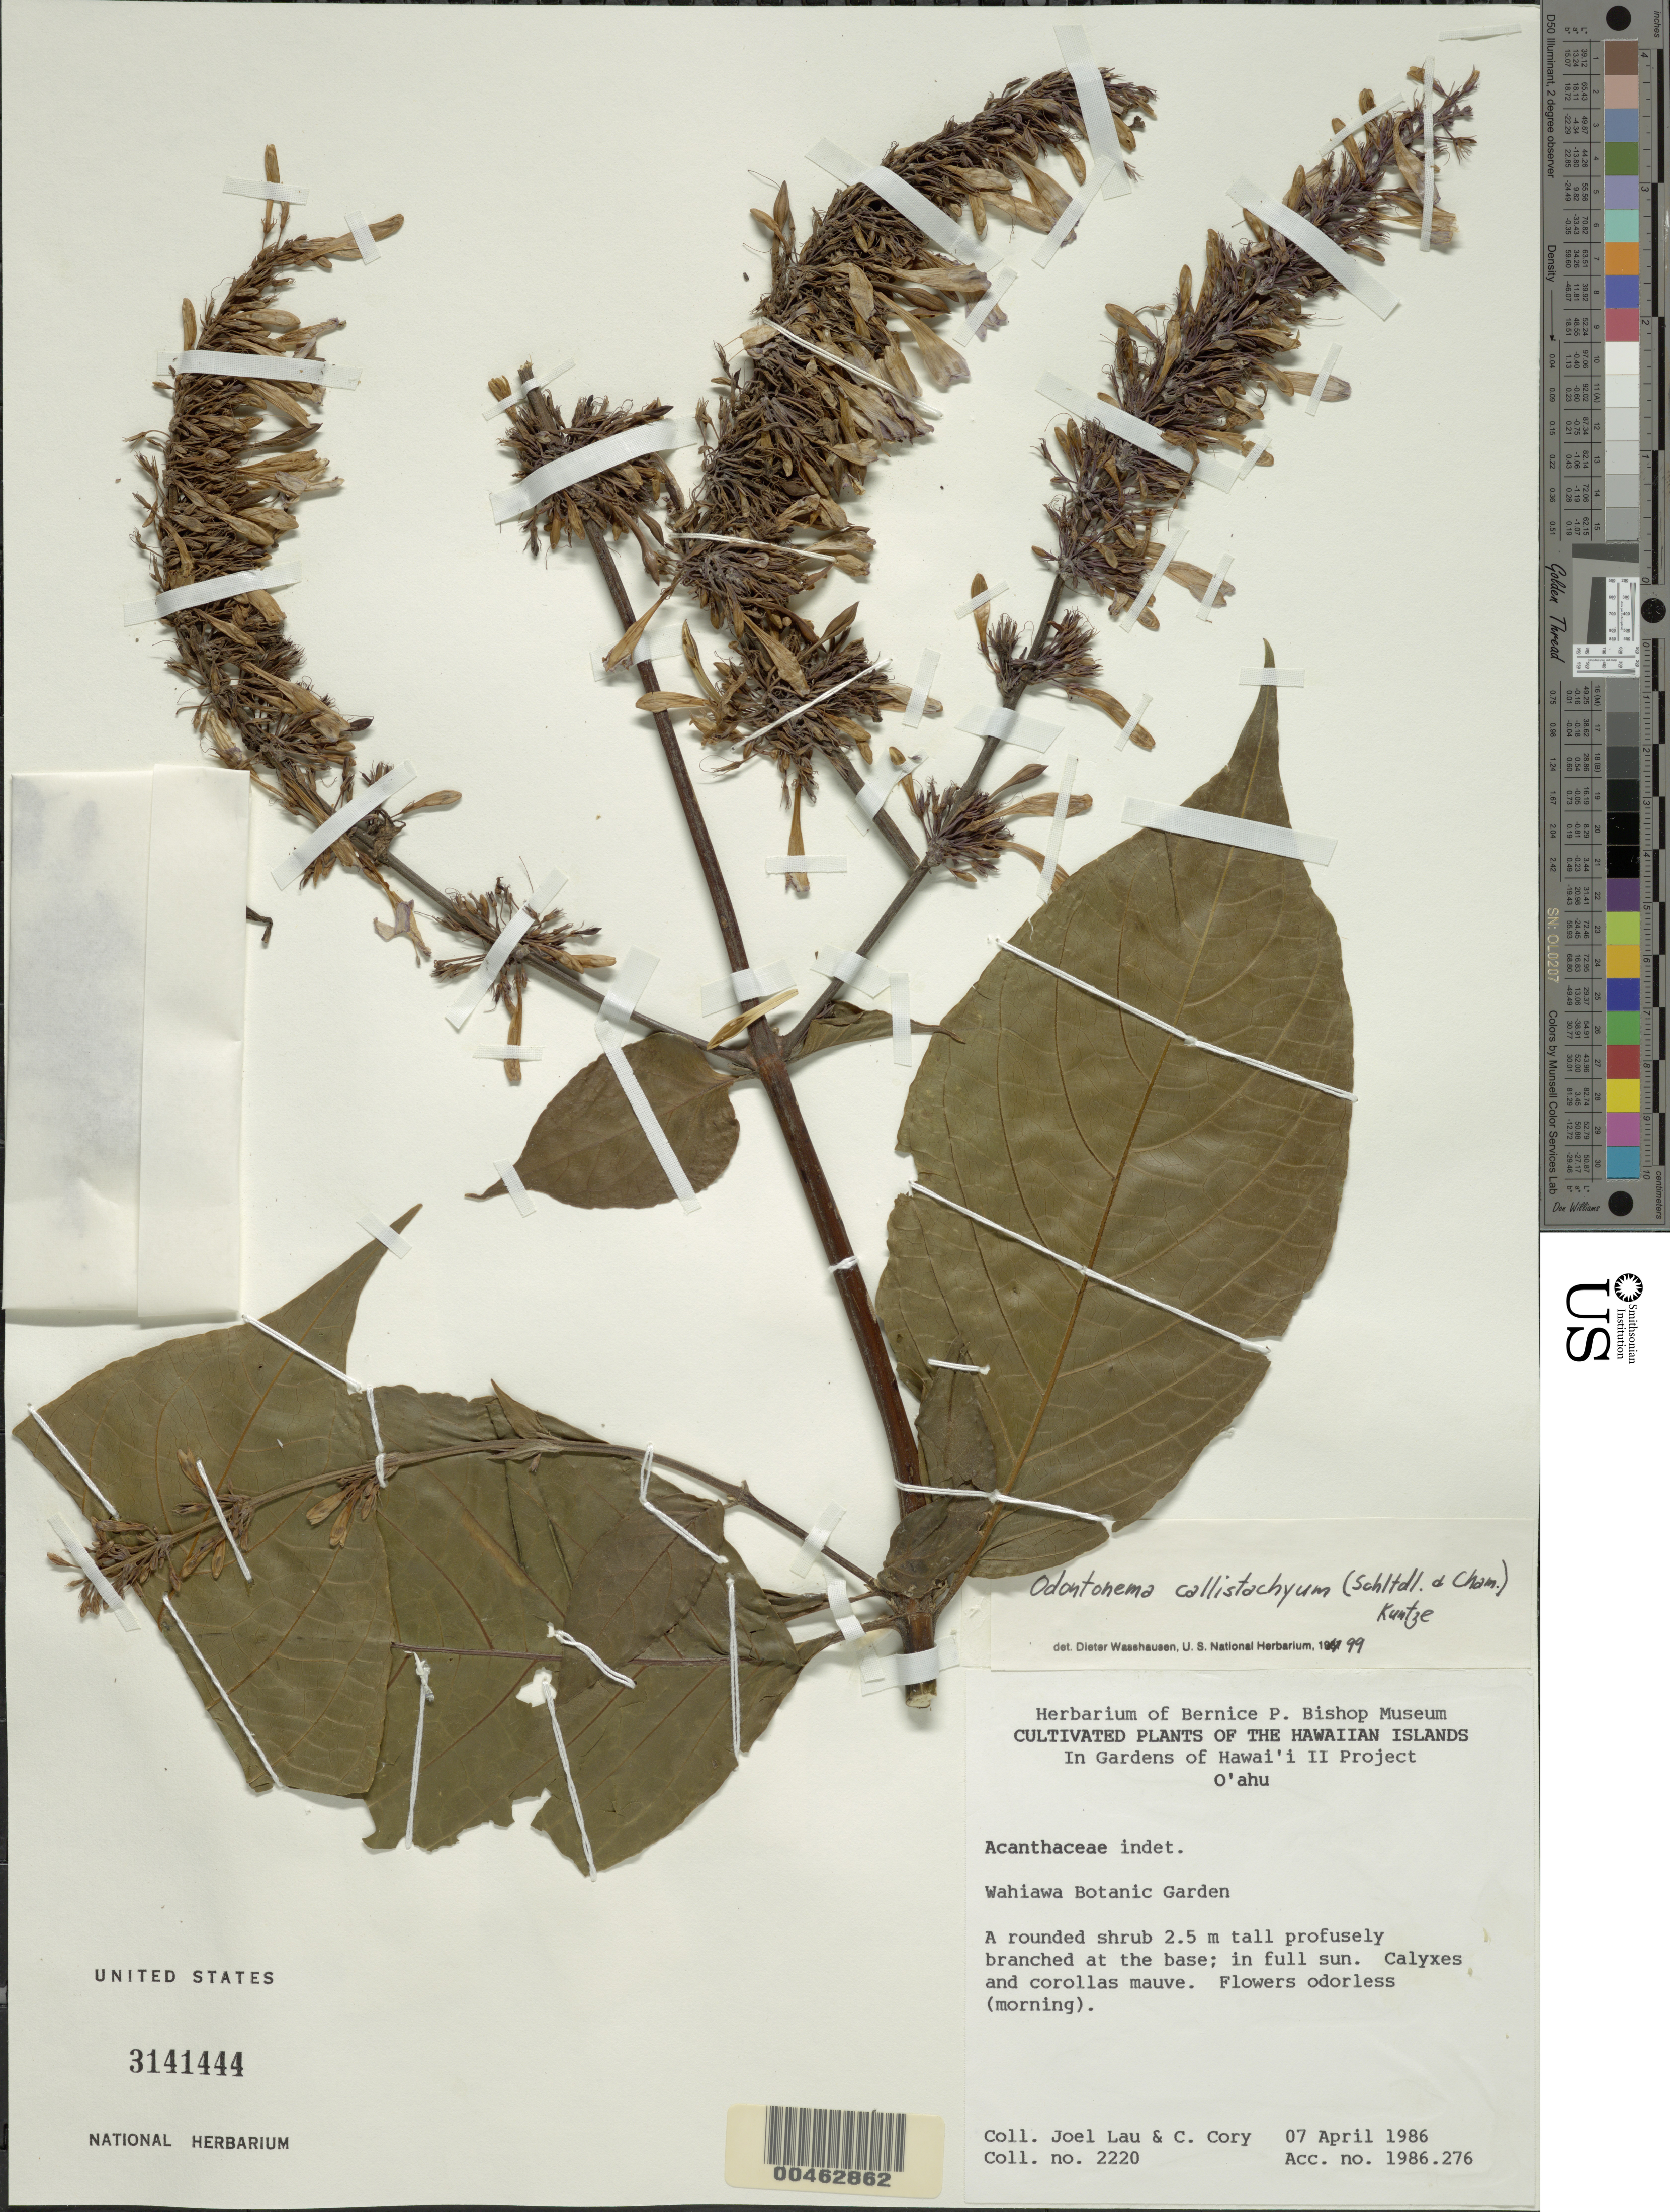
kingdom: Plantae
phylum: Tracheophyta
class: Magnoliopsida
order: Lamiales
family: Acanthaceae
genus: Odontonema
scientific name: Odontonema tubaeforme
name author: (Bertol.) Kuntze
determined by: Wasshausen, Dieter C., (BOT), Smithsonian Institution - National Museum of Natural History (UNITED STATES)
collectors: J. Lau & C. Cory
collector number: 2220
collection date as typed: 7 Apr 1986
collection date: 1986-04-07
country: United States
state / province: Hawaii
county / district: Honolulu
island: Oahu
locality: Wahiawa Botanic Garden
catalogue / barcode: US 3141444